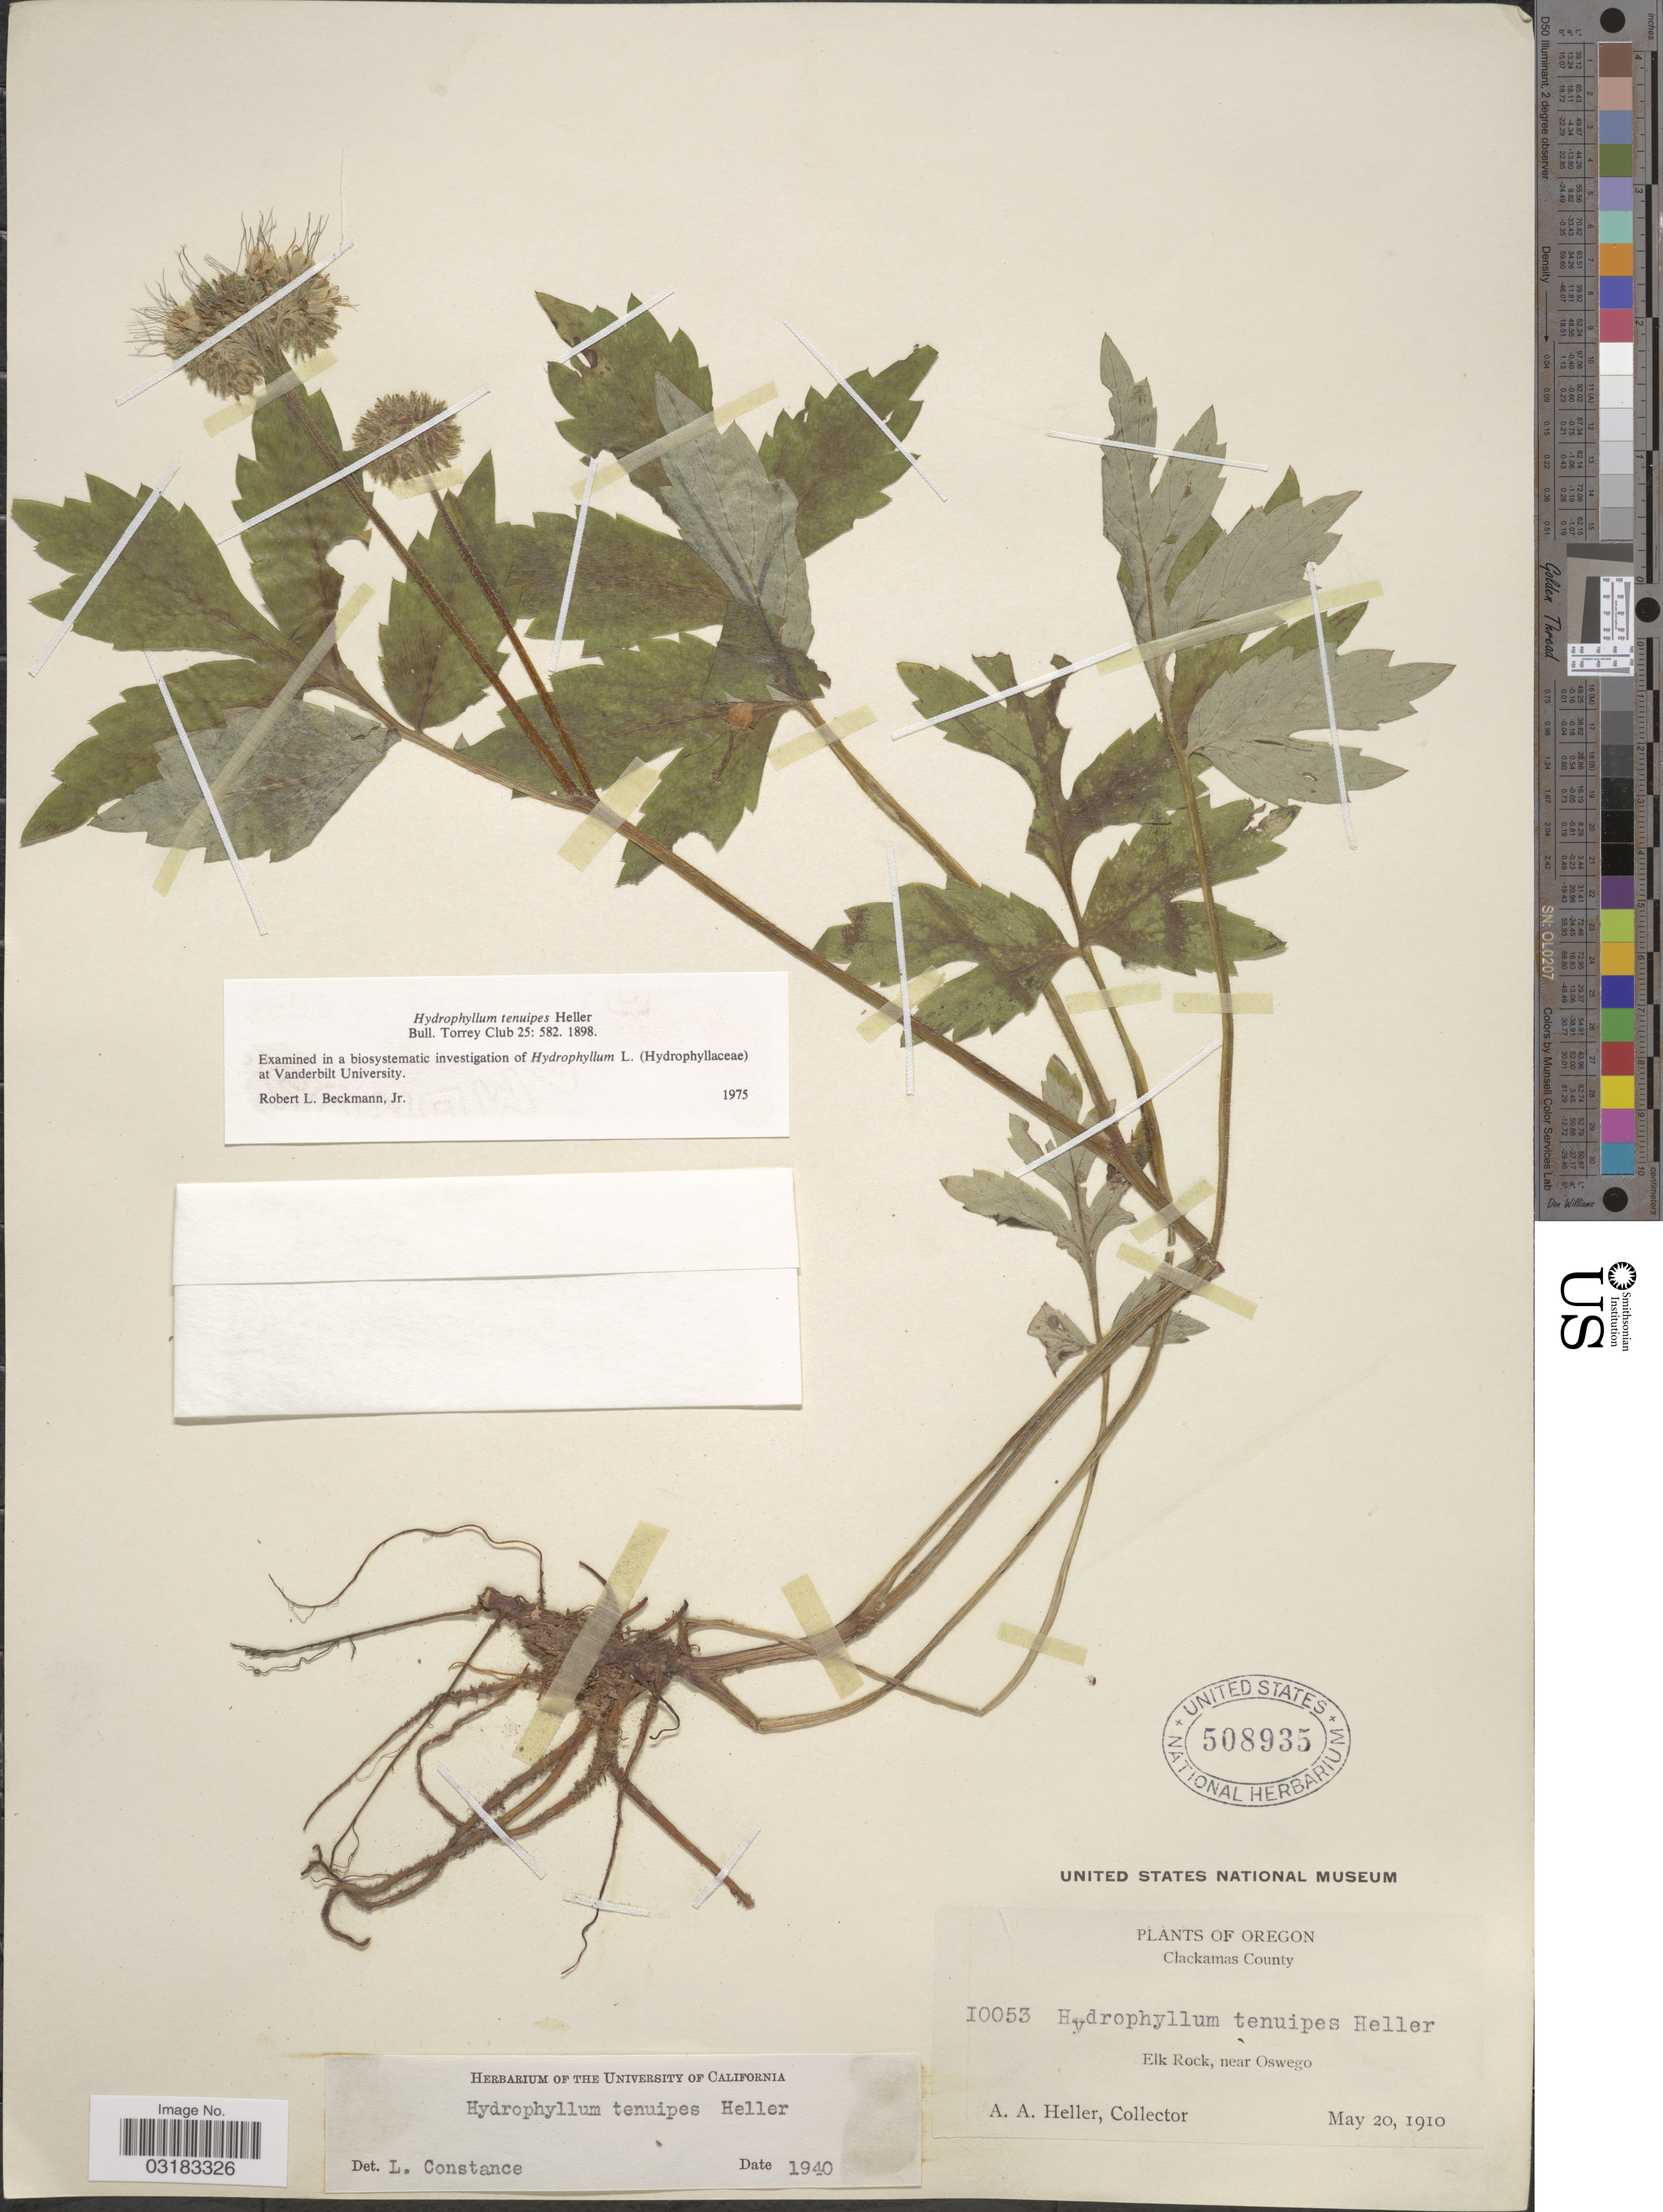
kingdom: Plantae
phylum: Tracheophyta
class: Magnoliopsida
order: Boraginales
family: Hydrophyllaceae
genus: Hydrophyllum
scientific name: Hydrophyllum tenuipes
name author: A. Heller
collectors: A. A. Heller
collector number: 10053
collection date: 1910-05-20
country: United States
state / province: Oregon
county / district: Clackamas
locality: Clackamas County. Elk Rock, near Oswego.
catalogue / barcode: US 508935